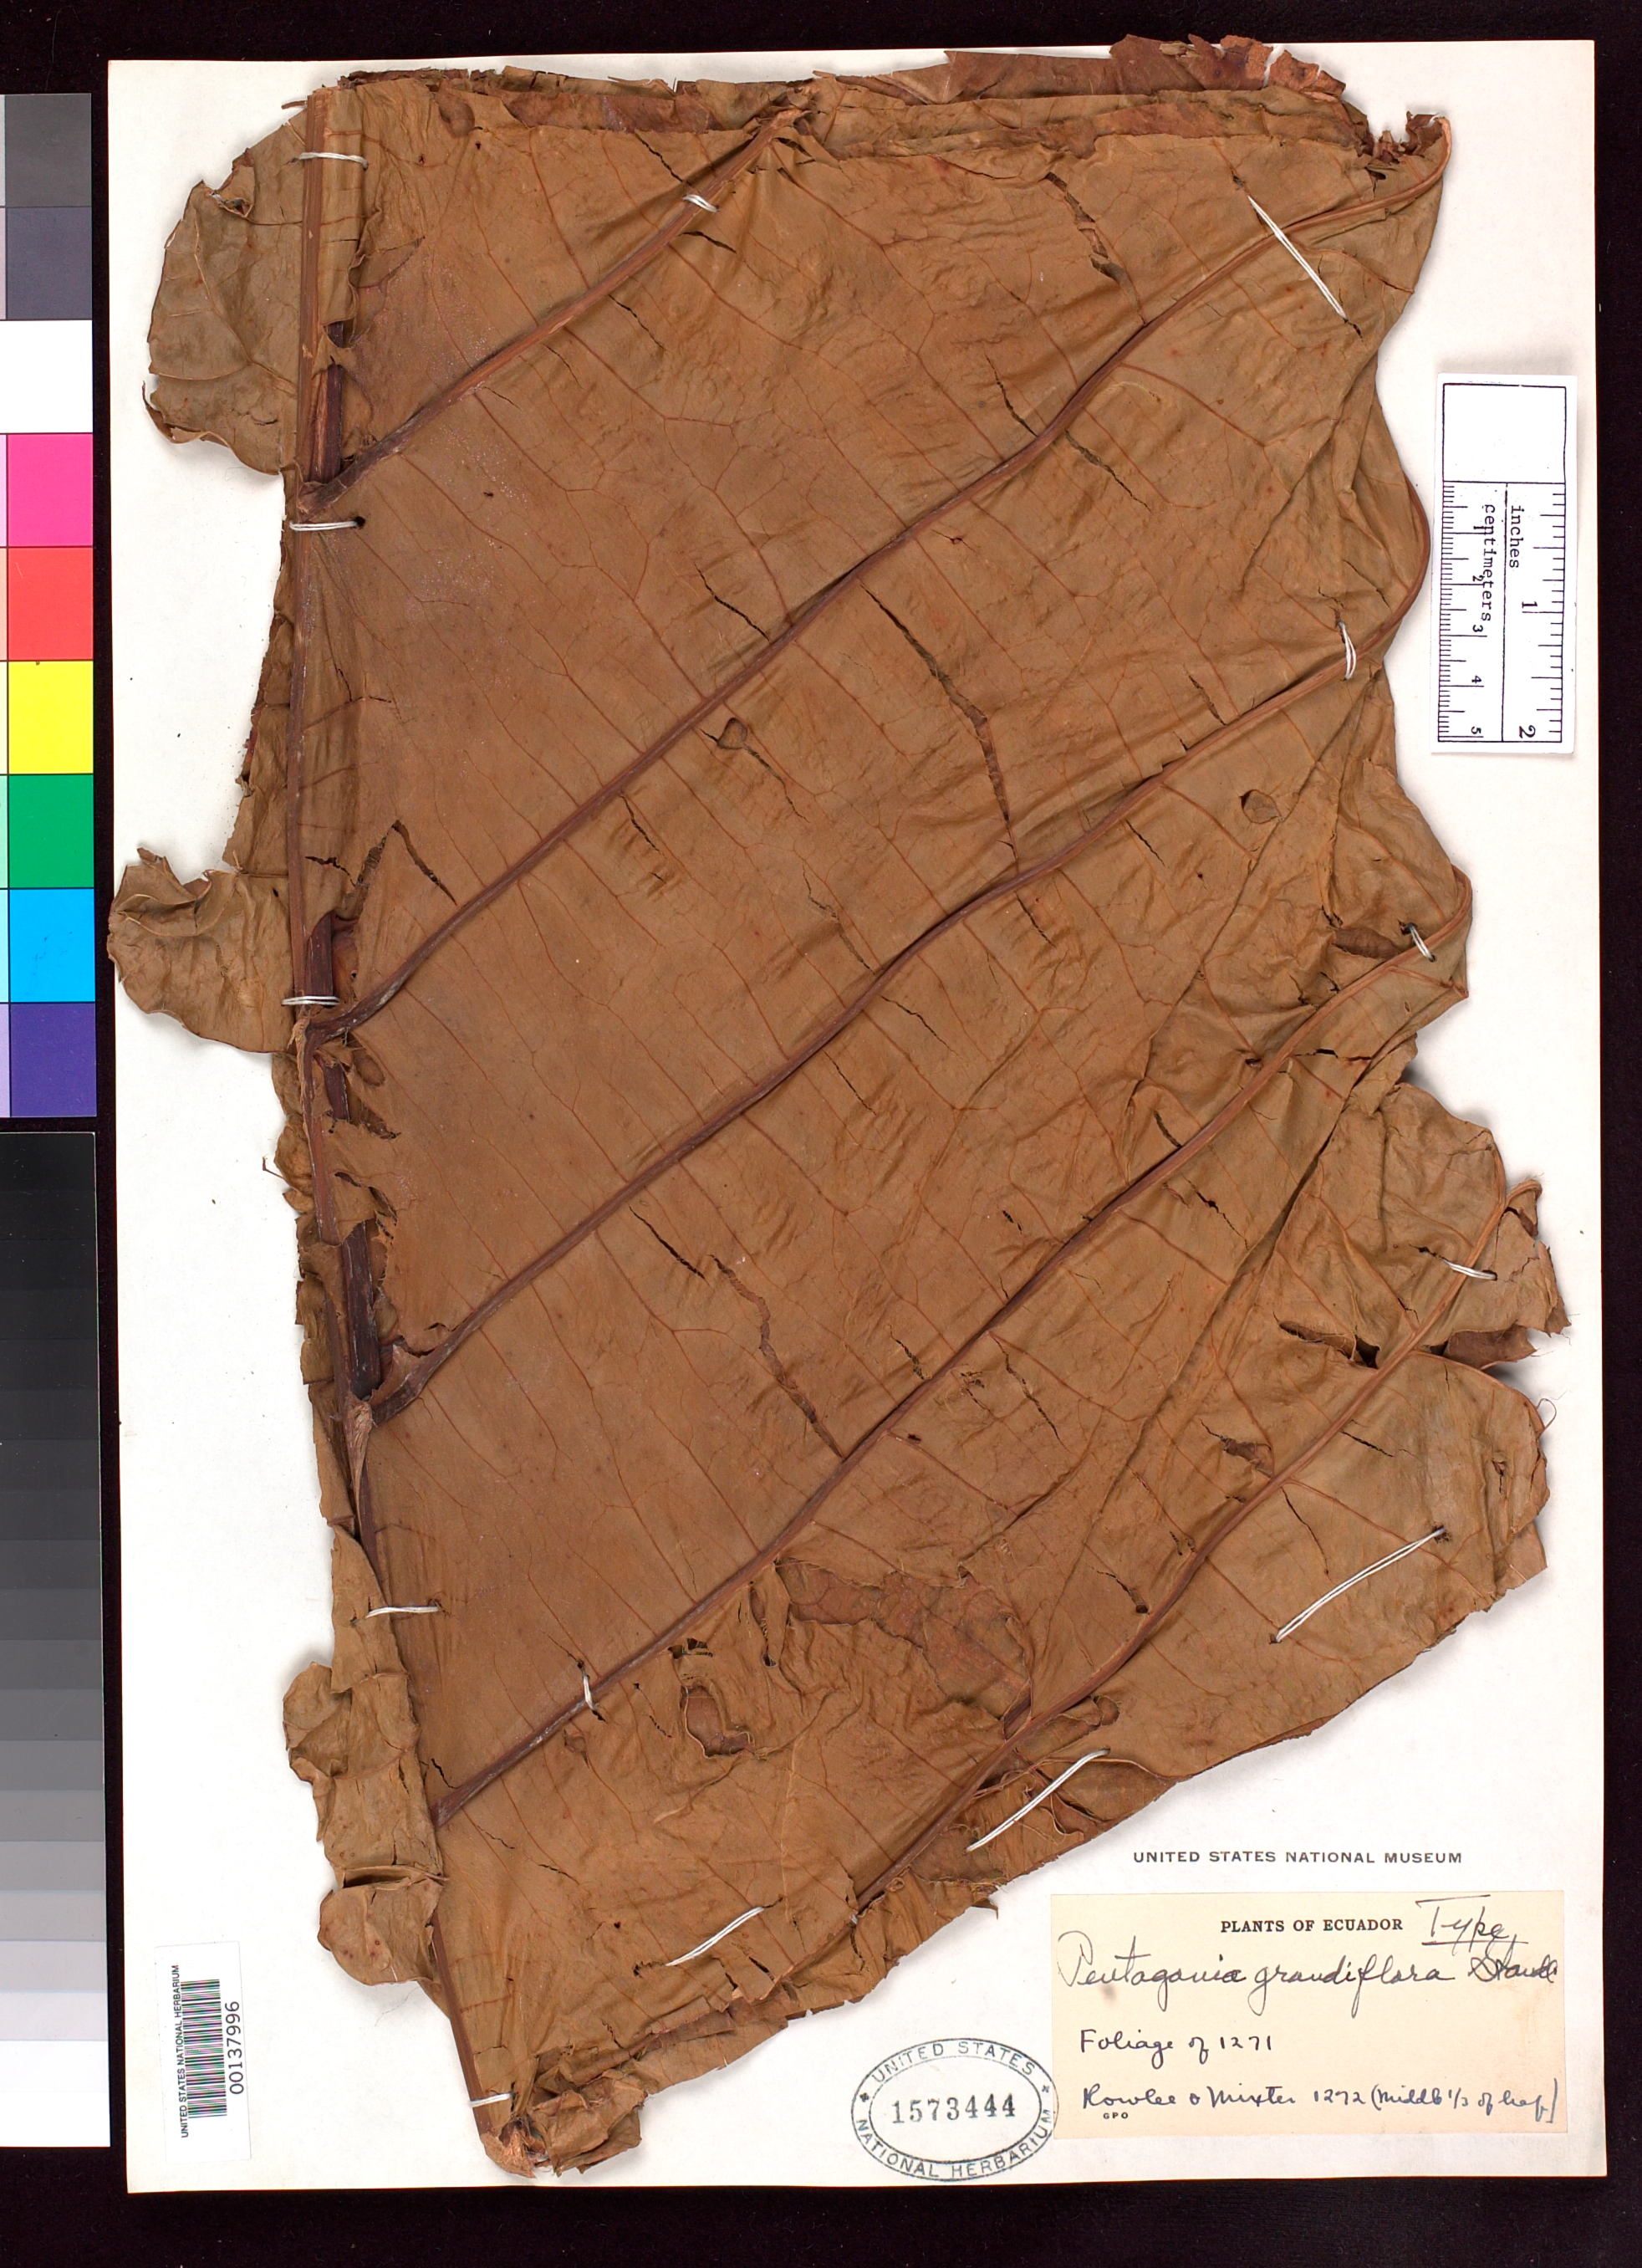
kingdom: Plantae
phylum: Tracheophyta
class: Magnoliopsida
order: Gentianales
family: Rubiaceae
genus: Pentagonia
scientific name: Pentagonia grandiflora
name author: Standl.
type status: Holotype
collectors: W. W. Rowlee & G. Mixter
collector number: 1271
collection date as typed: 1921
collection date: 1921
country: Ecuador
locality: Cojumes River, above Tidewater.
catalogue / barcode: US 1573444